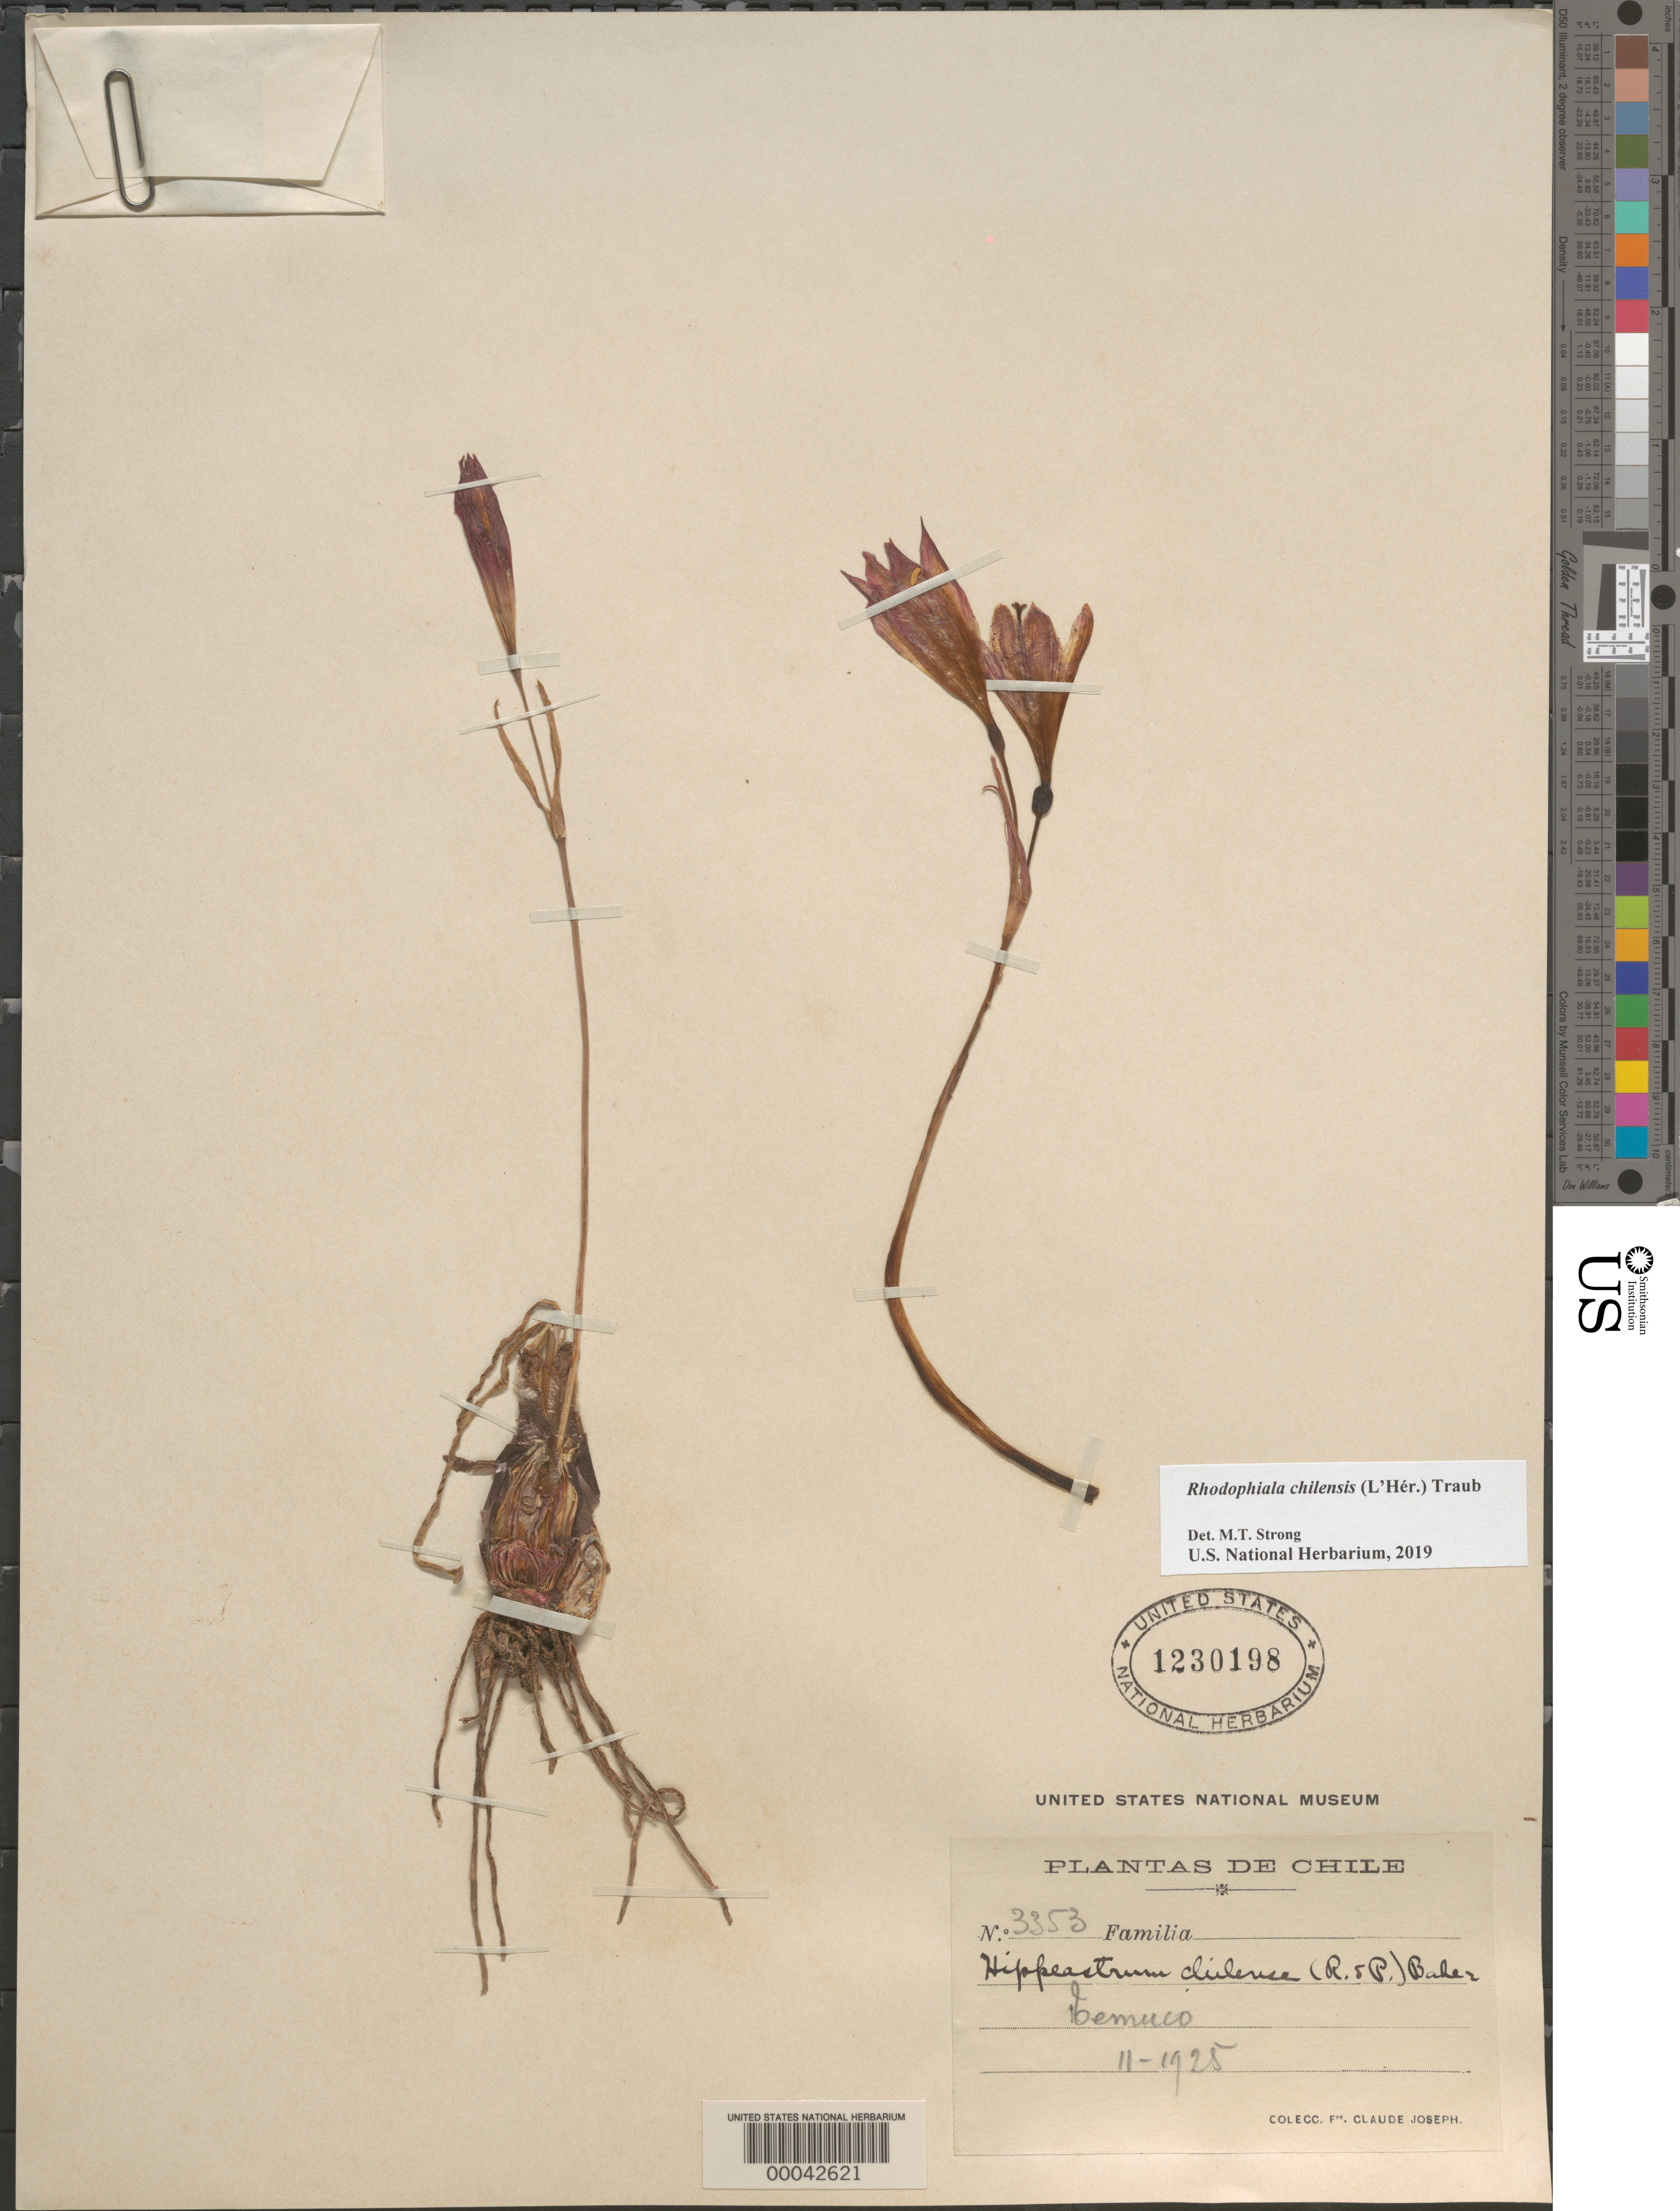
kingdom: Plantae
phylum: Tracheophyta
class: Liliopsida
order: Asparagales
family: Amaryllidaceae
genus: Rhodophiala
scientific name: Rhodophiala chilensis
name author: (L'Hér.) Traub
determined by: Strong, Mark T., (BOT), Smithsonian Institution - National Museum of Natural History (UNITED STATES)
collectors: Bro. Claude-Joseph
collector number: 3353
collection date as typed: Nov 1925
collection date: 1925-11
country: Chile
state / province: Araucanía (IX)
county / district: Cautin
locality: Temuco; La Araucanía region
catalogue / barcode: US 1230198